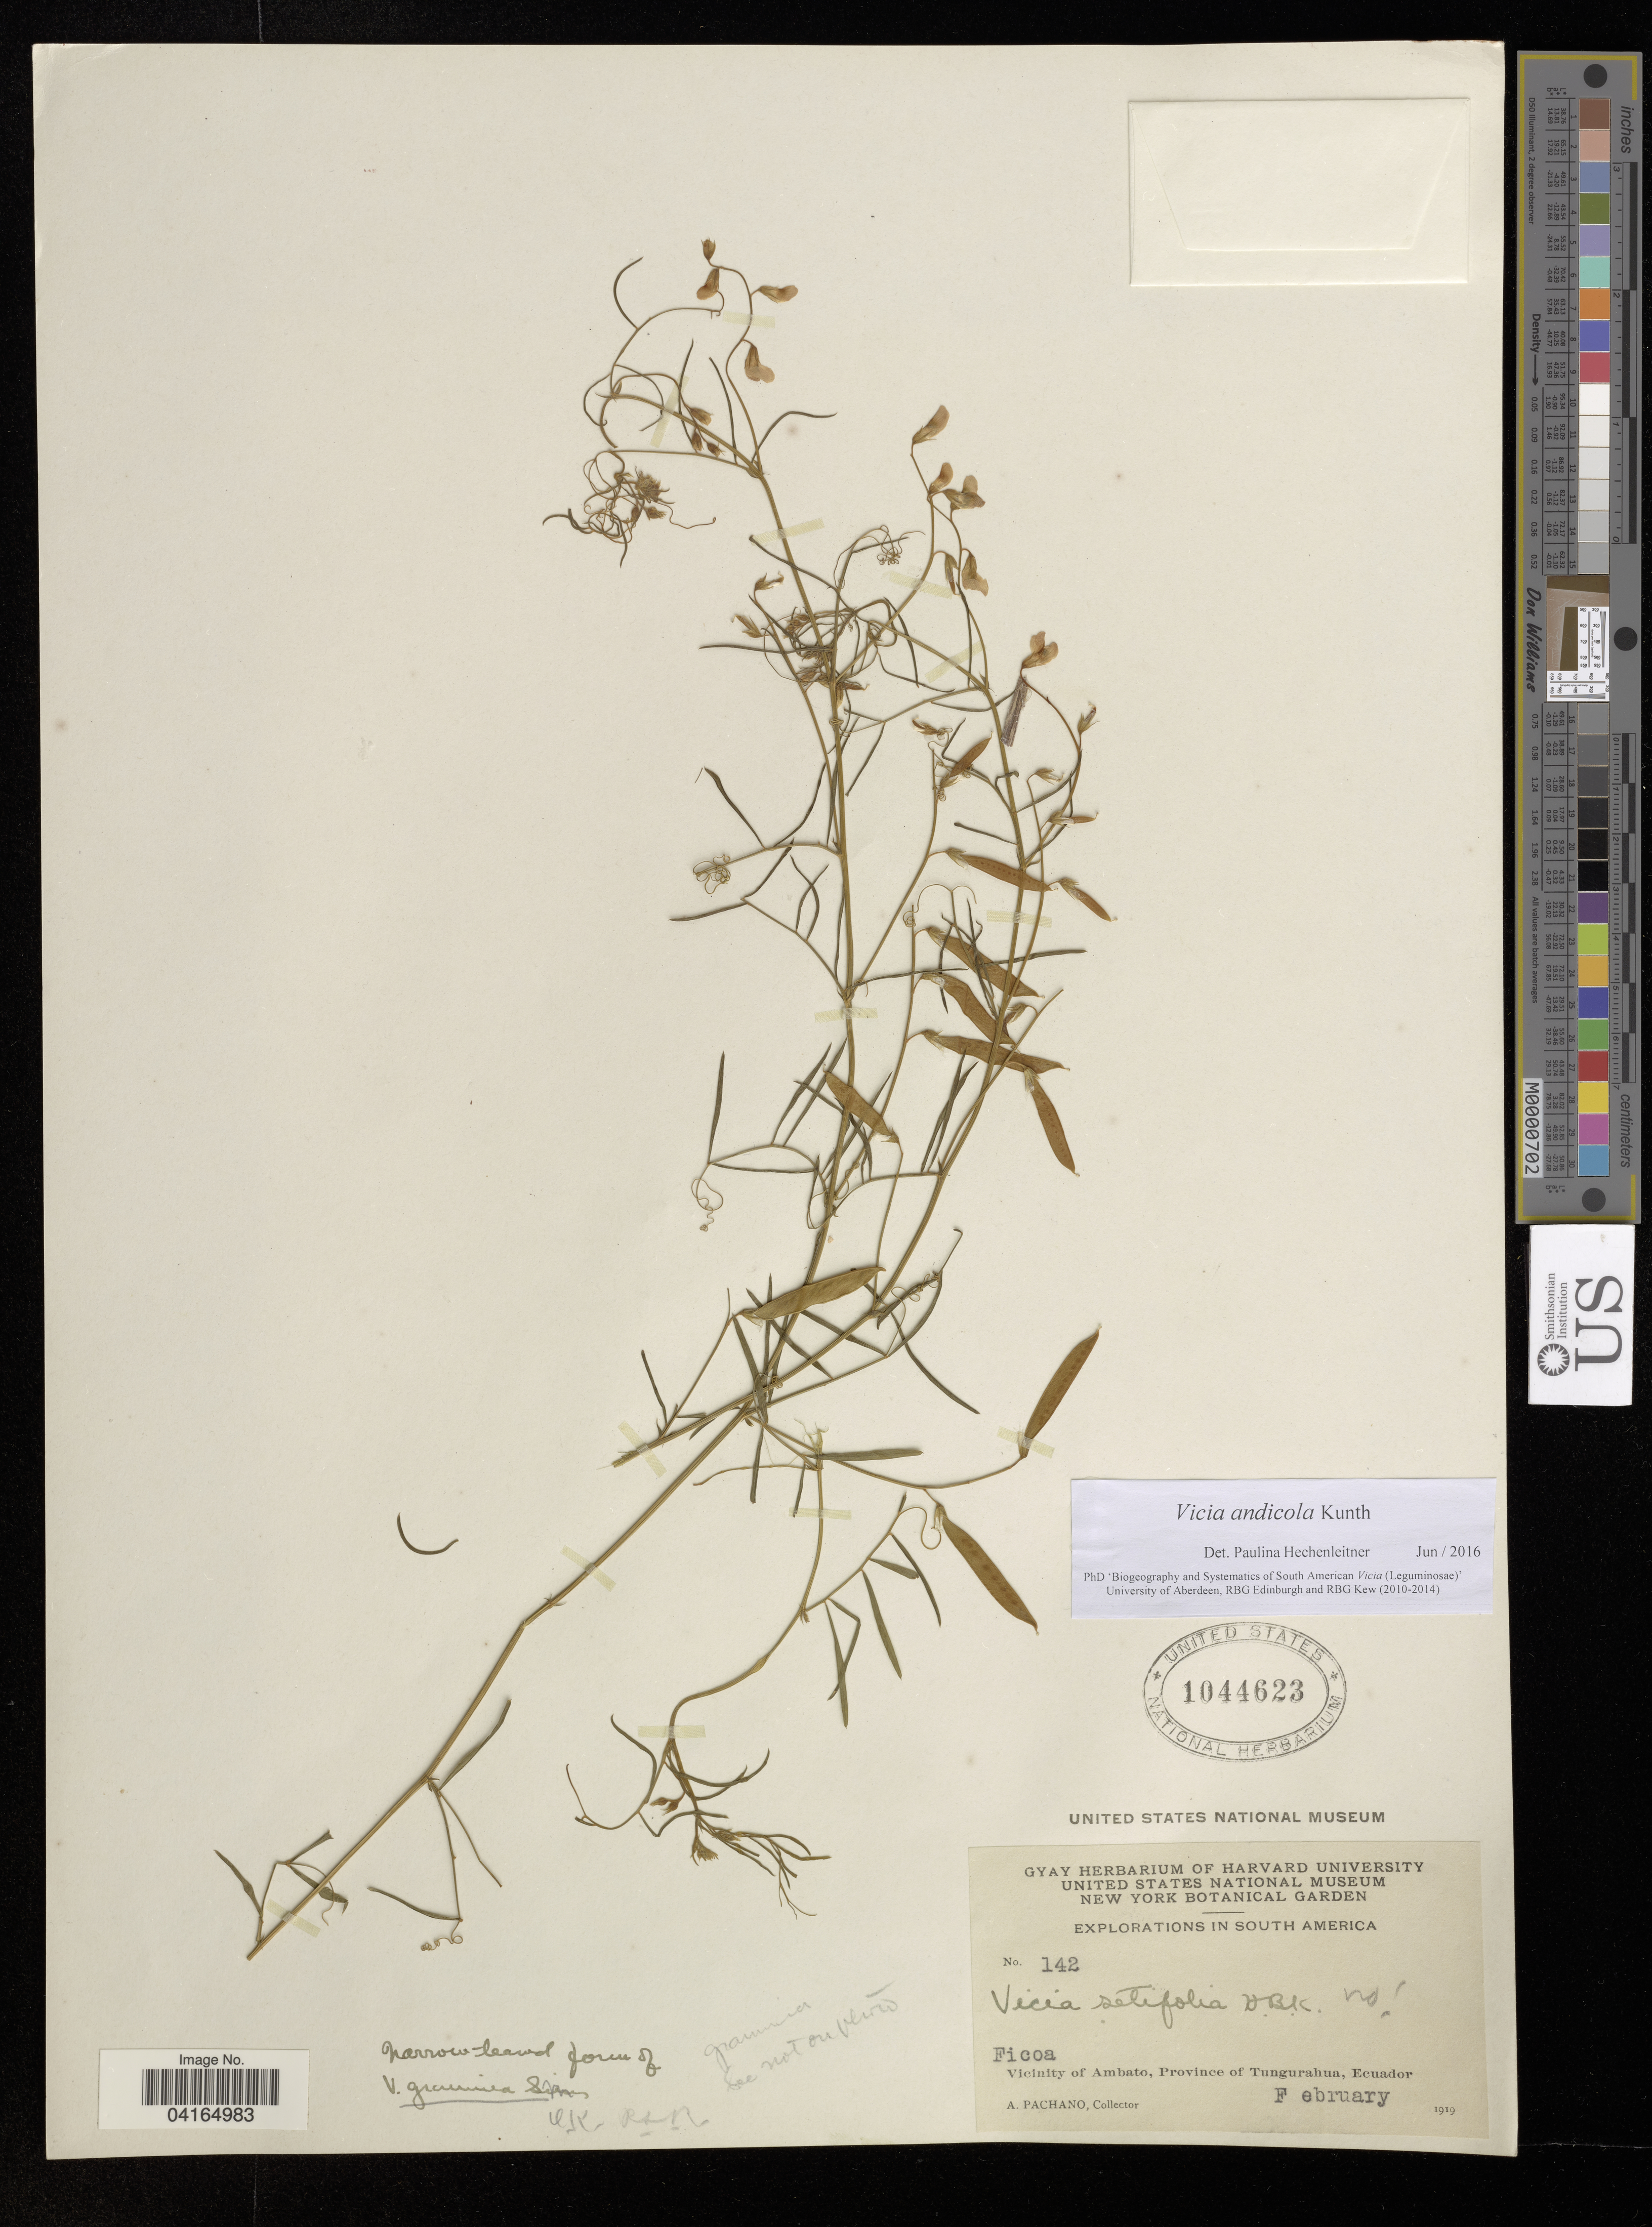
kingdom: Plantae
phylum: Tracheophyta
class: Magnoliopsida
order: Fabales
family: Fabaceae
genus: Vicia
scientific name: Vicia andicola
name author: Kunth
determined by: Hechenleitner, Paulina, RBG Edinburgh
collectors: A. Pachano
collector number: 142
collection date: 1919-02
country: Ecuador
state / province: Tungurahua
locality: Vicinity of Ambato, Province of Tungurahua.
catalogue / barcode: US 1044623